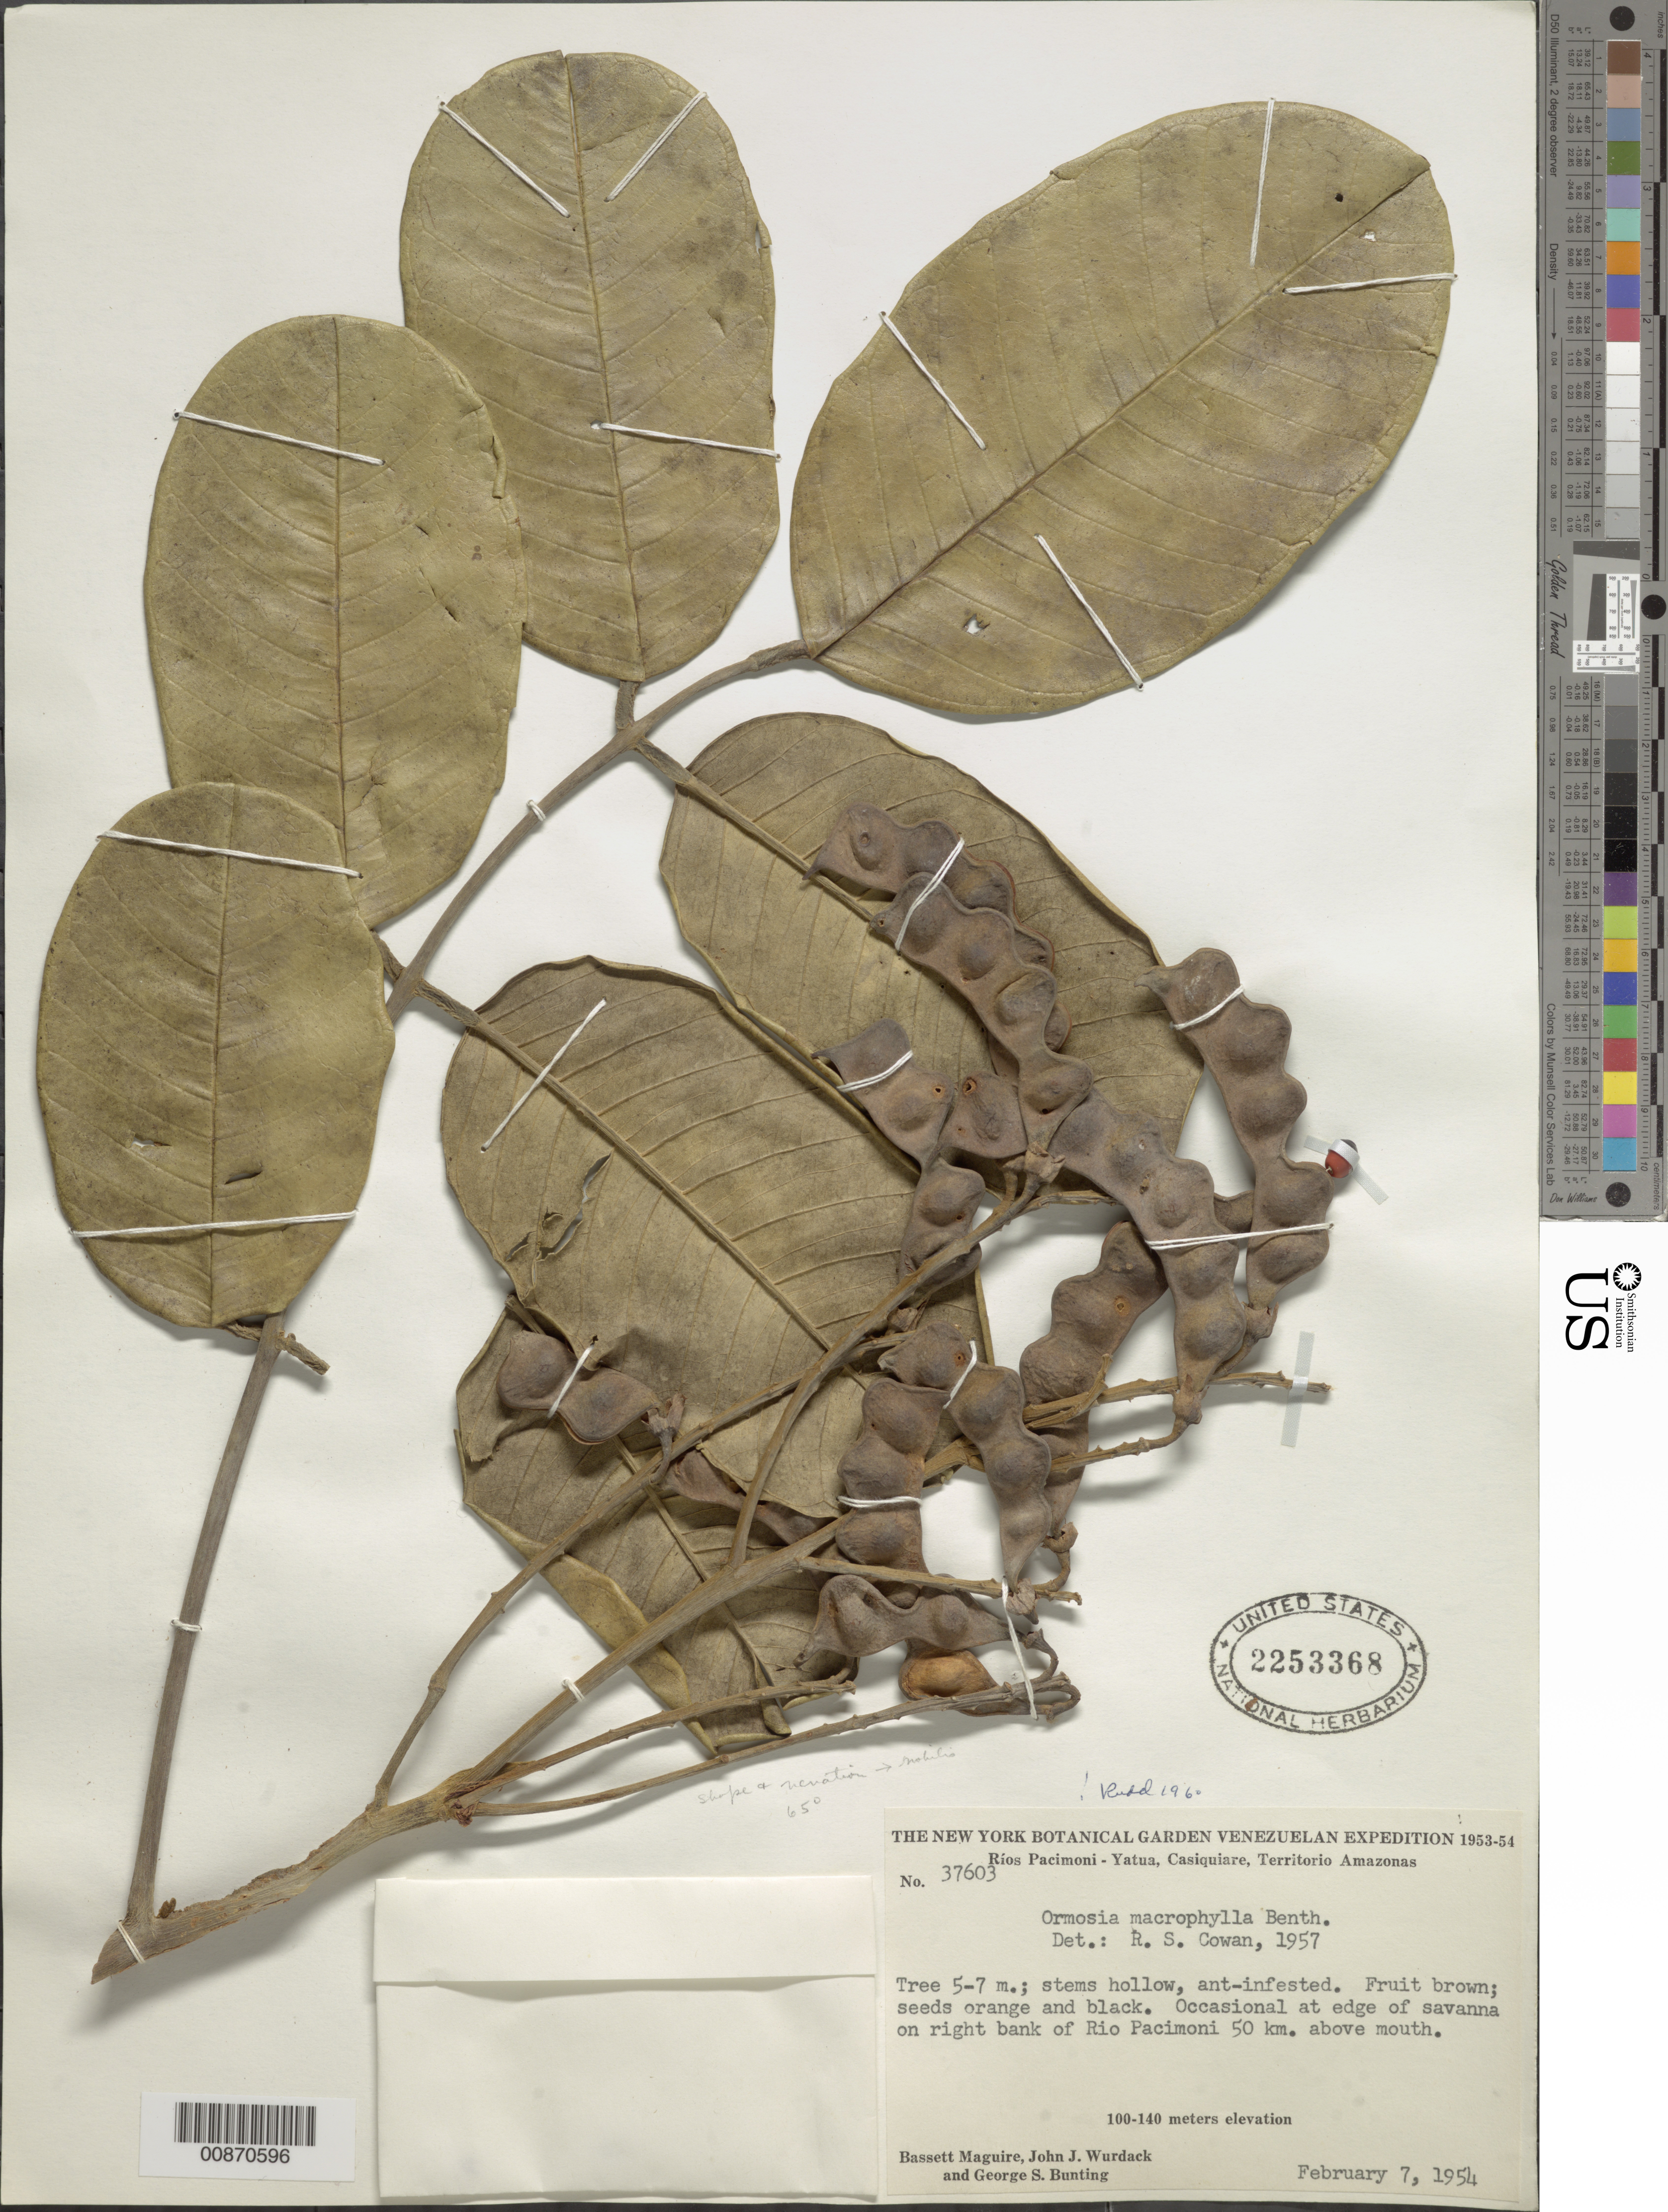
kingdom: Plantae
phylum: Tracheophyta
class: Magnoliopsida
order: Fabales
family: Fabaceae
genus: Ormosia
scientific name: Ormosia macrophylla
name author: Benth.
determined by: Rudd, V. E.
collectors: B. Maguire, J. J. Wurdack & G. S. Bunting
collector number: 37603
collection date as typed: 7-Feb-54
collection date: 1954-02-07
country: Venezuela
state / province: Amazonas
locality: Río Pacimoni, Pacimoni Savanna, on right bank of Río Pacimoni, 50 km above mouth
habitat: Edge of savanna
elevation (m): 100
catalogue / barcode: US 2253368